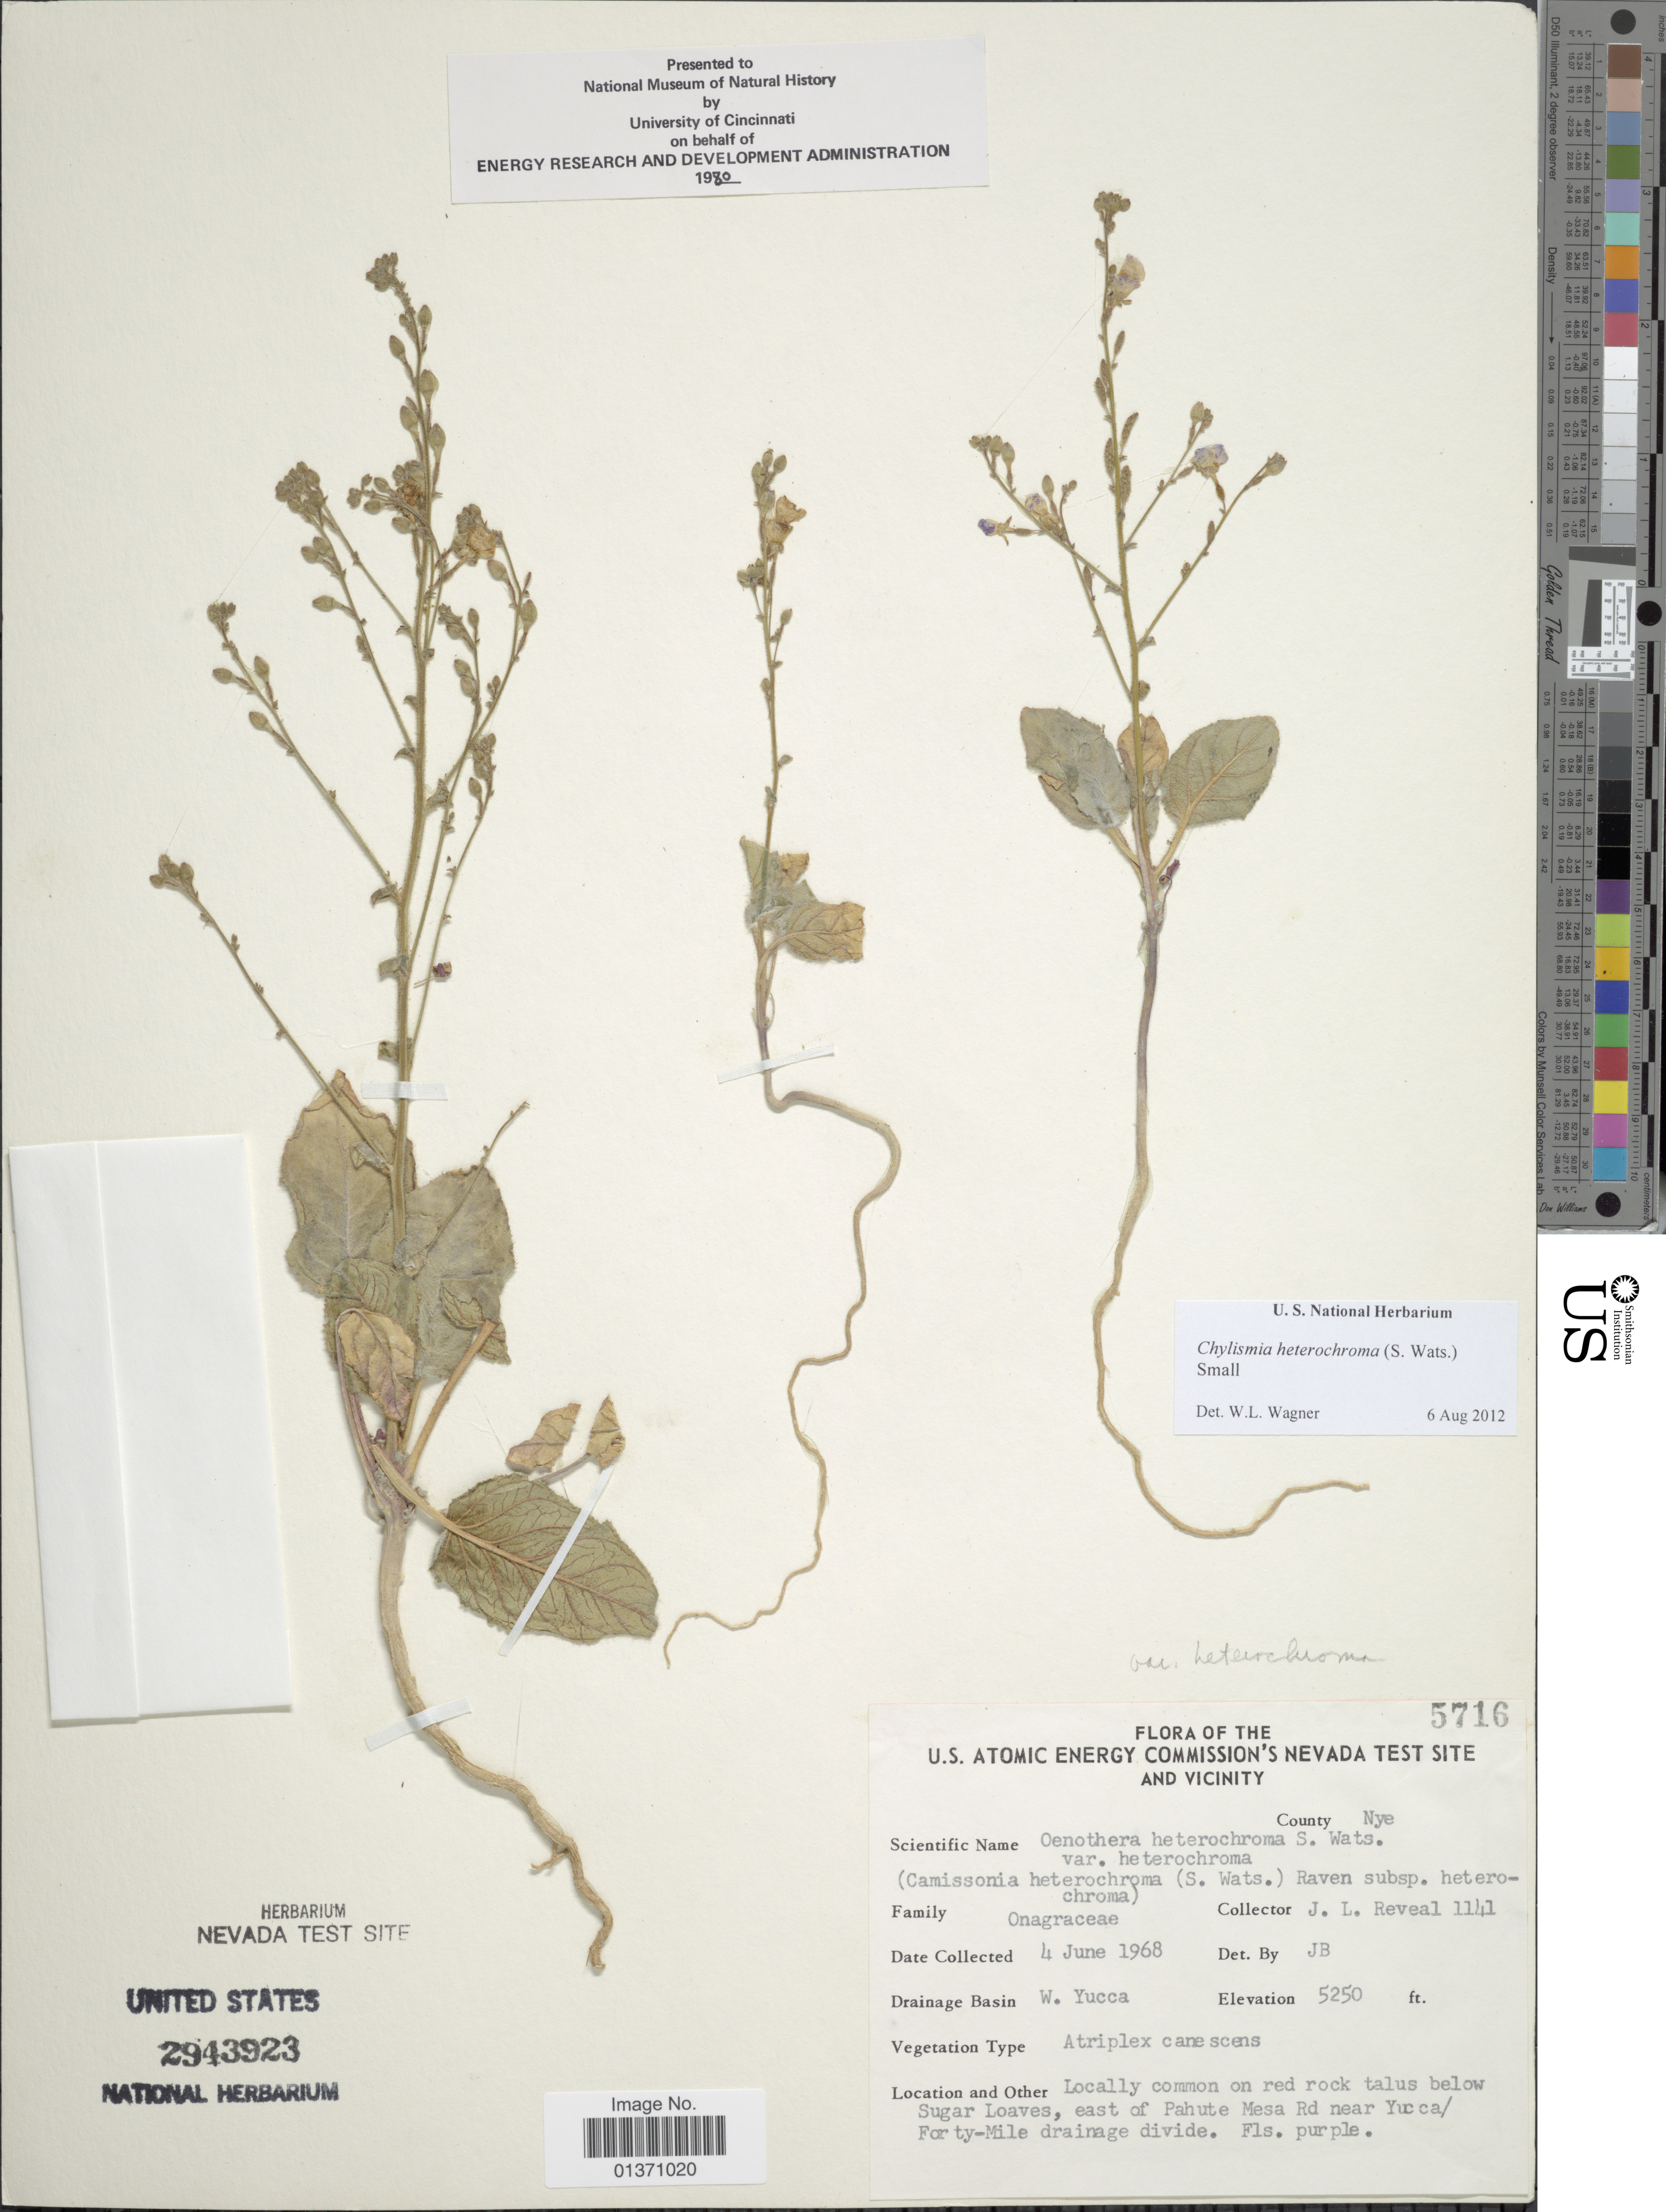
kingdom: Plantae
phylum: Tracheophyta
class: Magnoliopsida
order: Myrtales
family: Onagraceae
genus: Chylismia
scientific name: Chylismia heterochroma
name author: (S. Watson) Small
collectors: J. L. Reveal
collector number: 1141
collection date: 1968-06-04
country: United States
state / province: Nevada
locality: U. S. Atomic Energy Commission's Nevada Test Site and Vicinity, W. Yucca, locally common on red rock talus below Sugar Loaves, east of Pahute Mesa Rd near Yucca/ Forty-Mile drainage divide, County Nye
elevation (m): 1600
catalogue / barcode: US 2943923